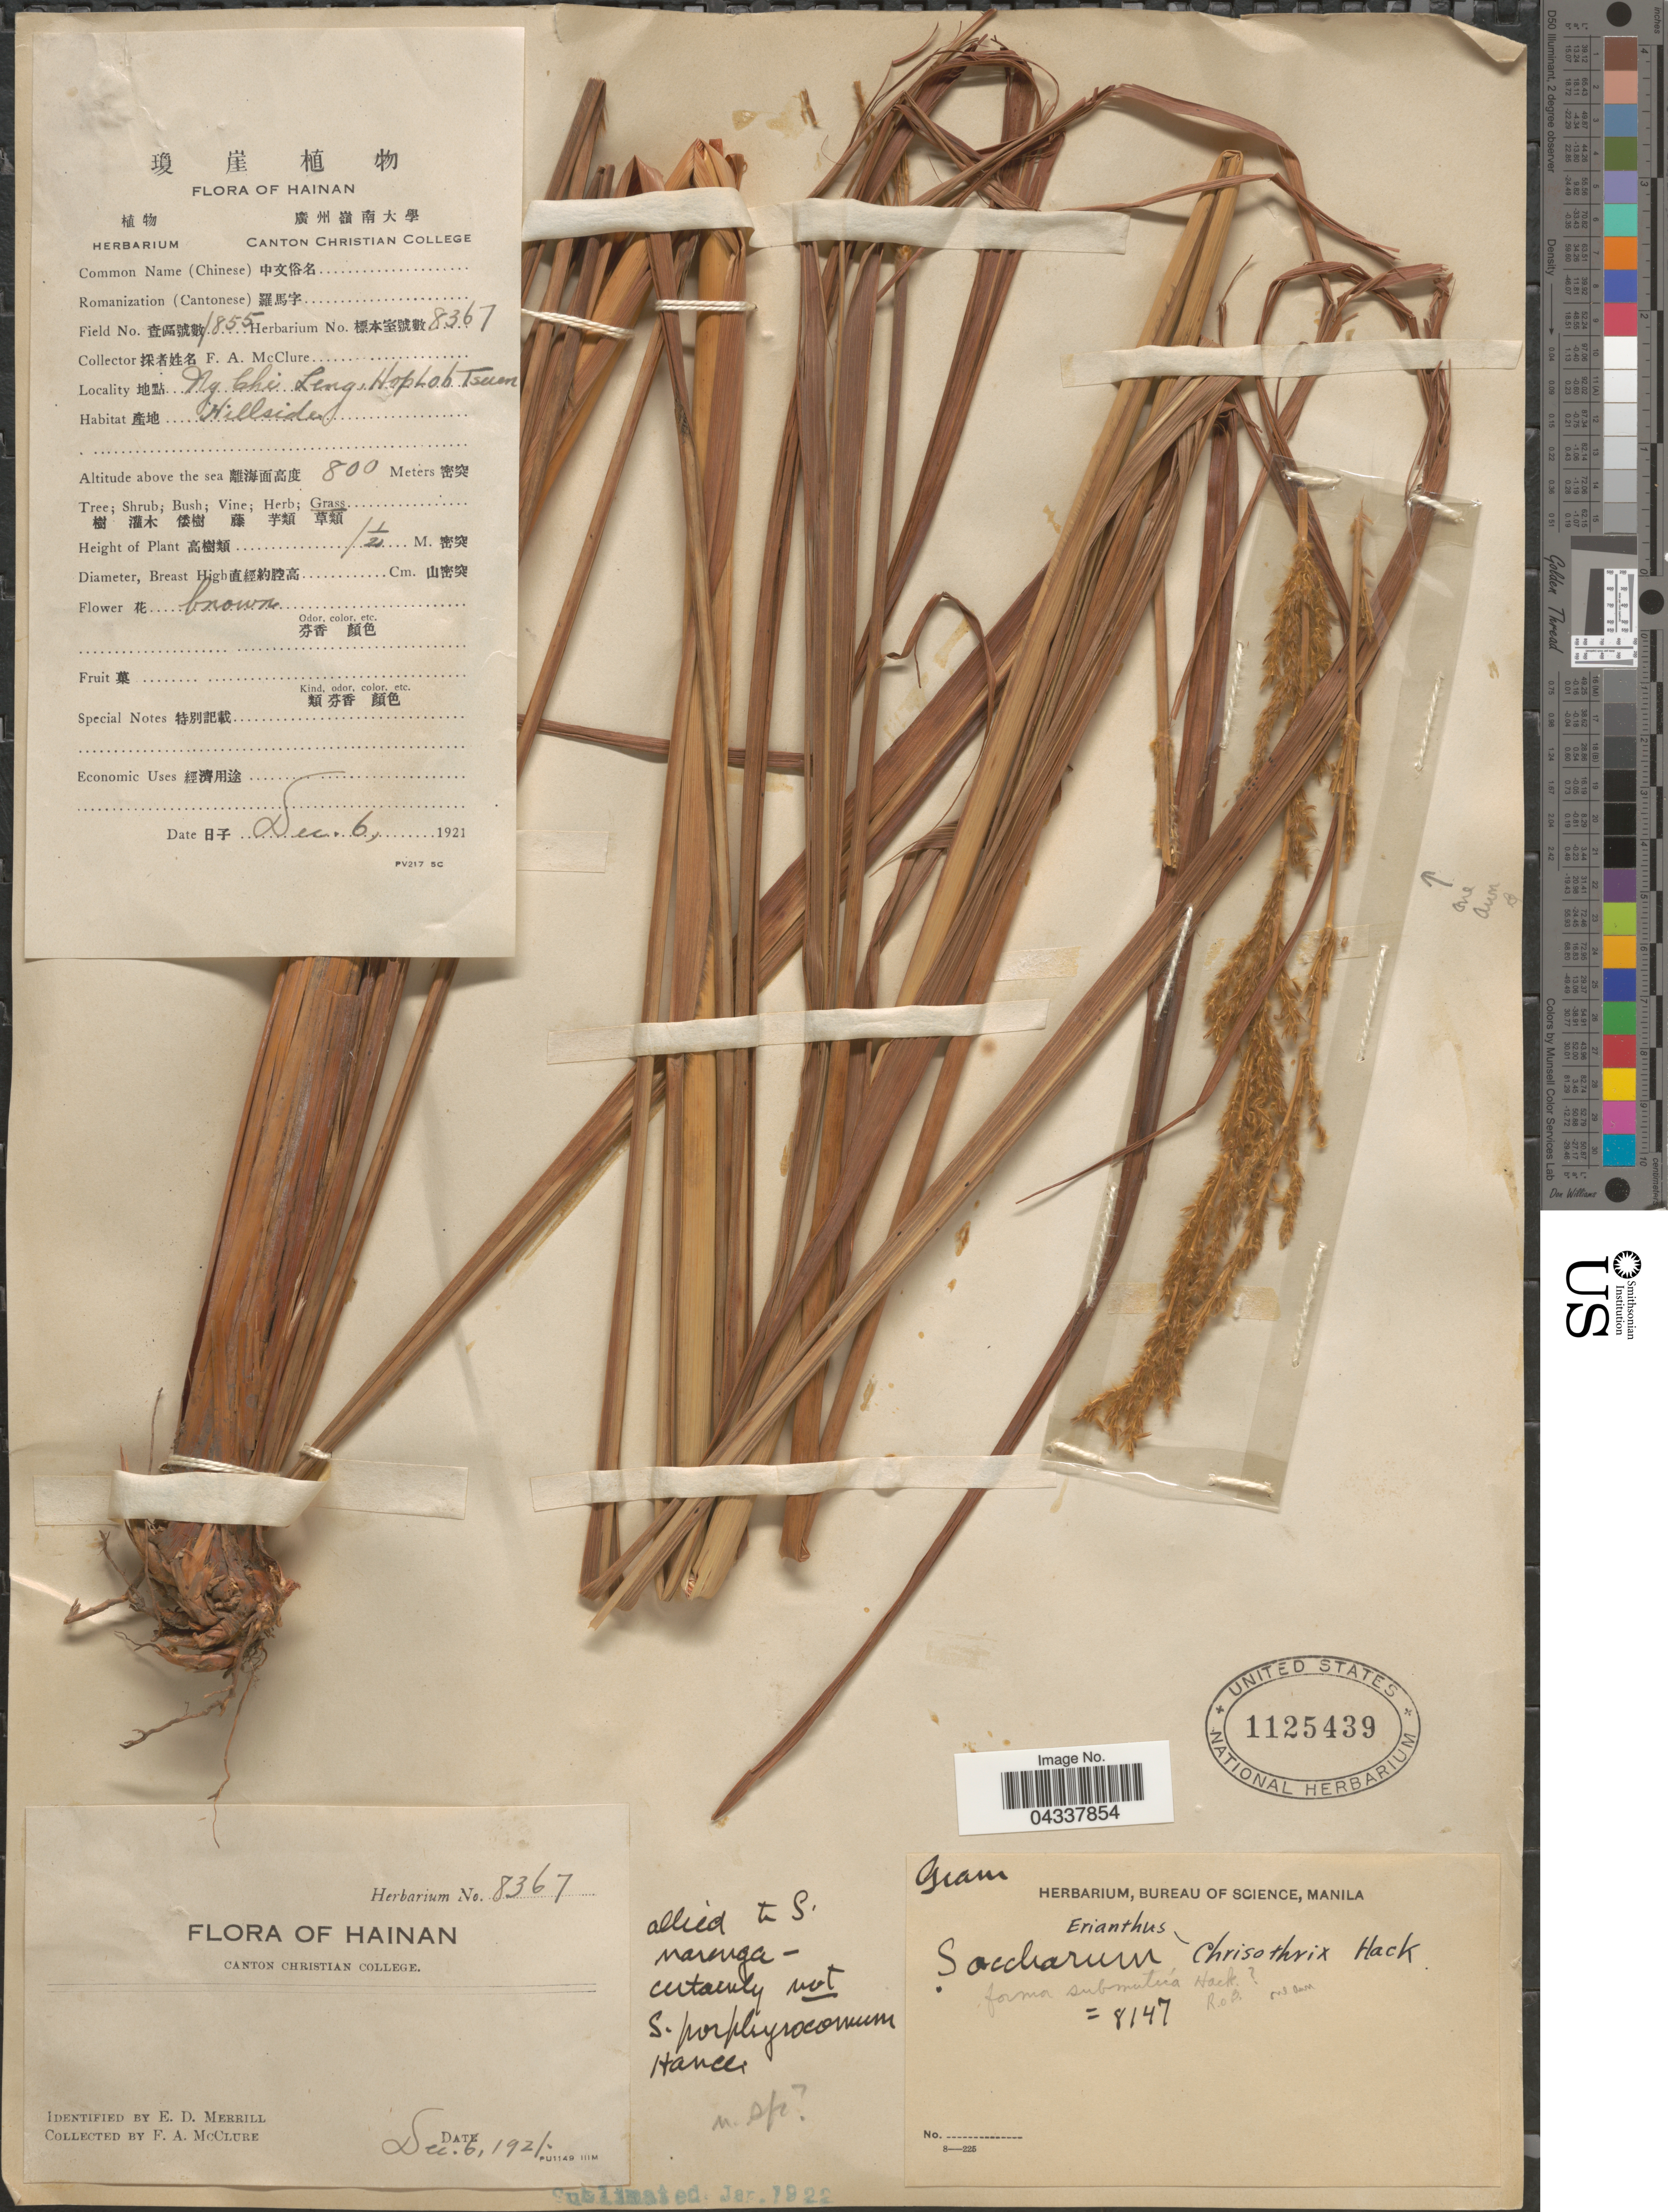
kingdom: Plantae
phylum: Tracheophyta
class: Liliopsida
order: Poales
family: Poaceae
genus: Narenga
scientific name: Narenga fallax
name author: (Balansa) Bor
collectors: F. A. McClure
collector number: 1855/8367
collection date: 1921-12-06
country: China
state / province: Hainan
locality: Ng Chi Leng, Hoplob Tsum.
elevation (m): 800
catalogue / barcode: US 1125439